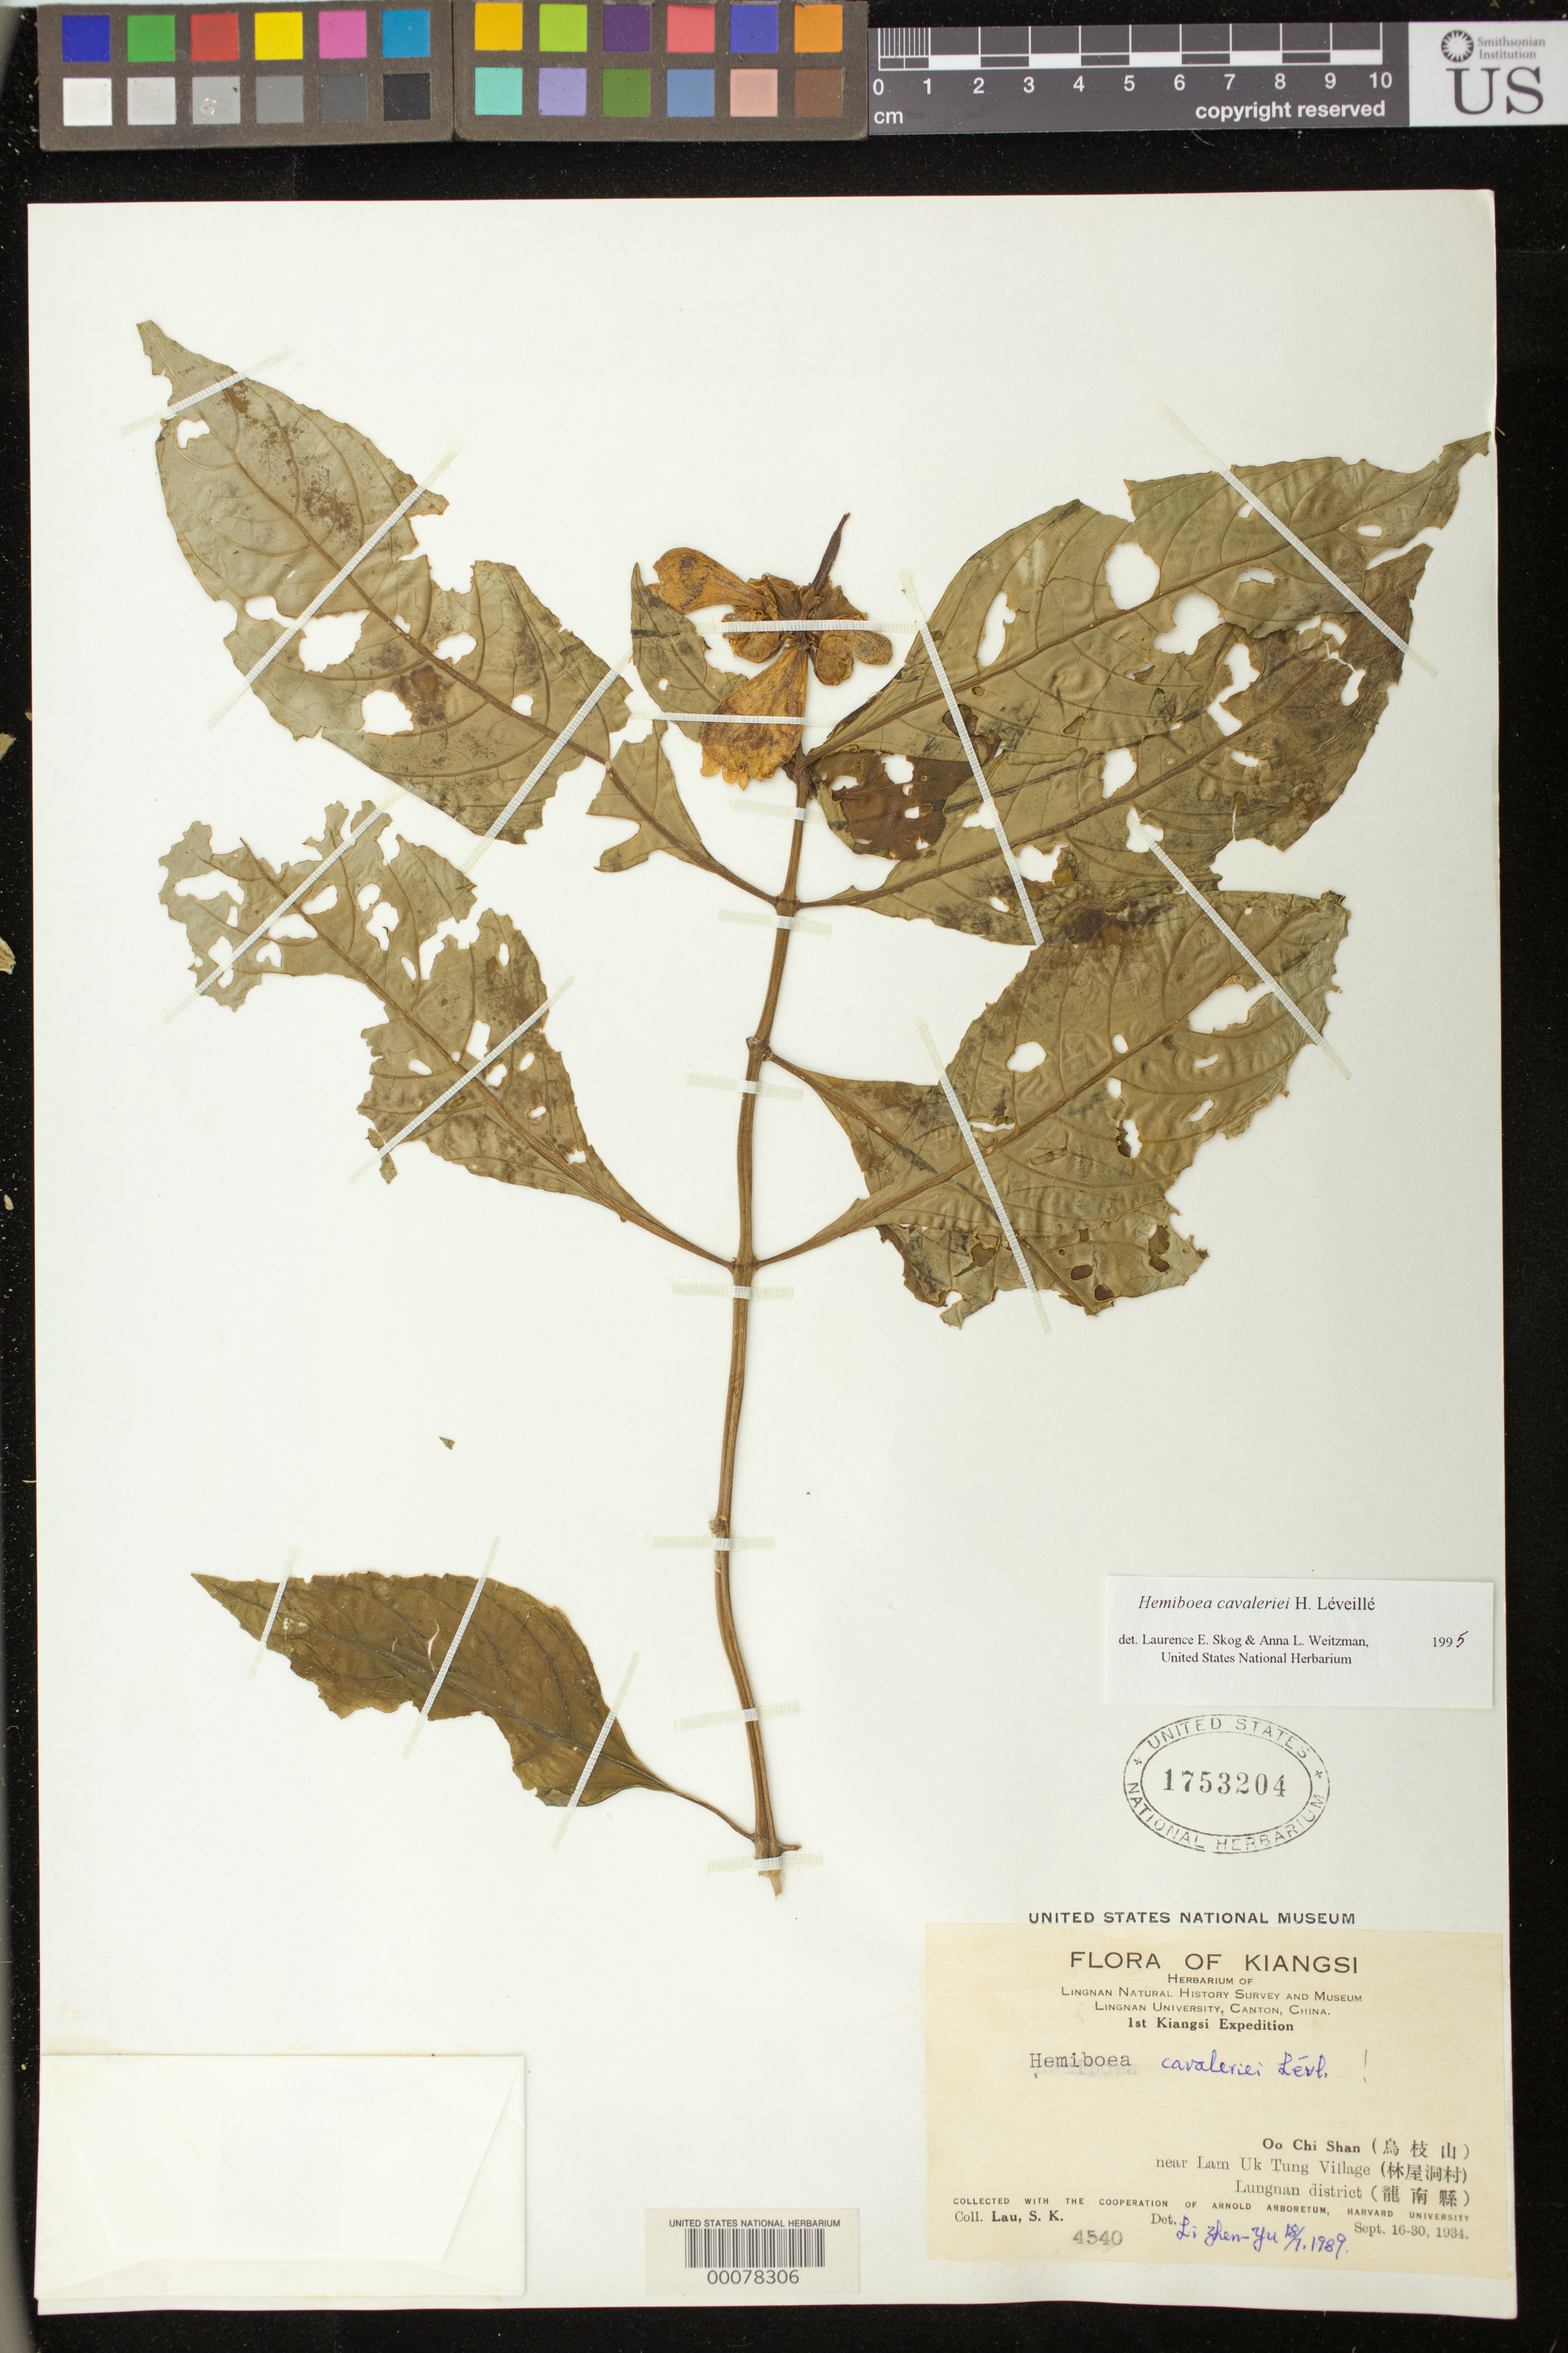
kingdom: Plantae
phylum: Tracheophyta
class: Magnoliopsida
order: Lamiales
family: Gesneriaceae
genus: Hemiboea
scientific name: Hemiboea cavaleriei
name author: H. Lév.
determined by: Zhen-yu, L.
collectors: S. K. Lau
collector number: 4540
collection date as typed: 16-30 Sep 1934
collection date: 1934-09-16/1934-09-30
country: China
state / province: Jiangxi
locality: Langnan dist., Oo chi shan near lam uk tung village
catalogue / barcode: US 1753204